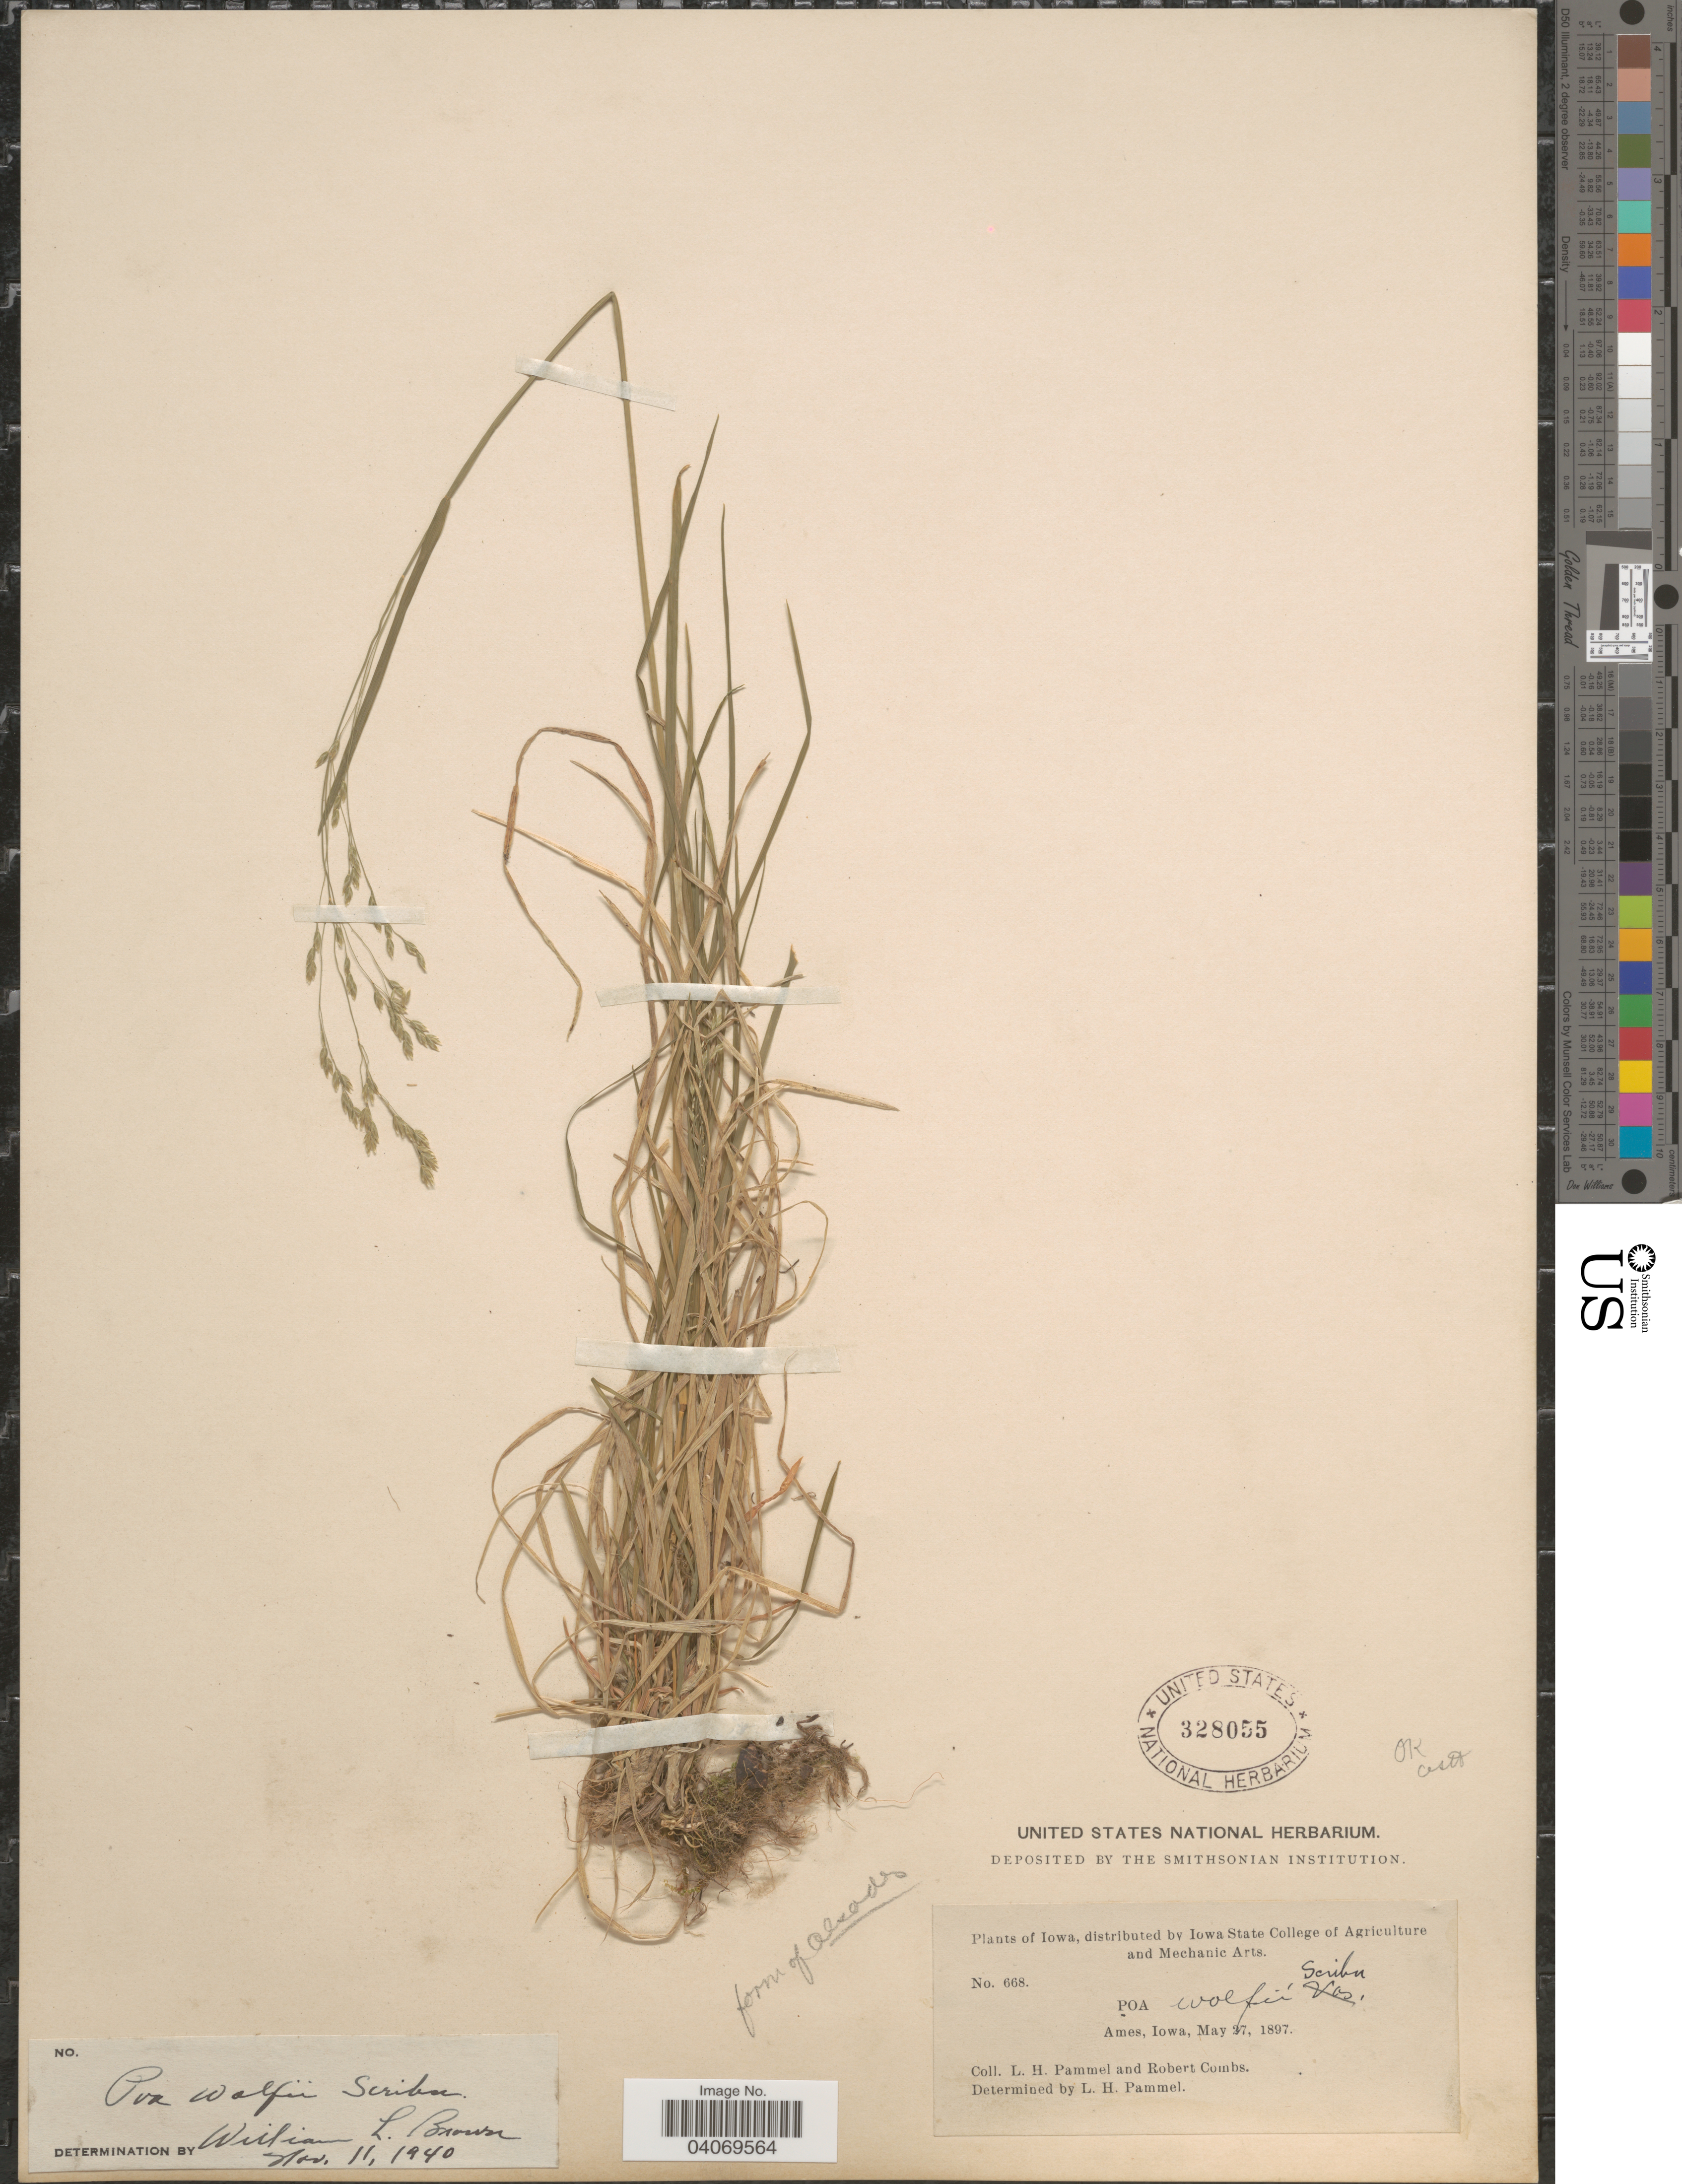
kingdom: Plantae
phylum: Tracheophyta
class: Liliopsida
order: Poales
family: Poaceae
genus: Poa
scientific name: Poa wolfii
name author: Scribn.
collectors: L. Pammel & R. Combs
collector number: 668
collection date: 1897-05-27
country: United States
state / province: Iowa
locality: Ames.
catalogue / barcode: US 328055